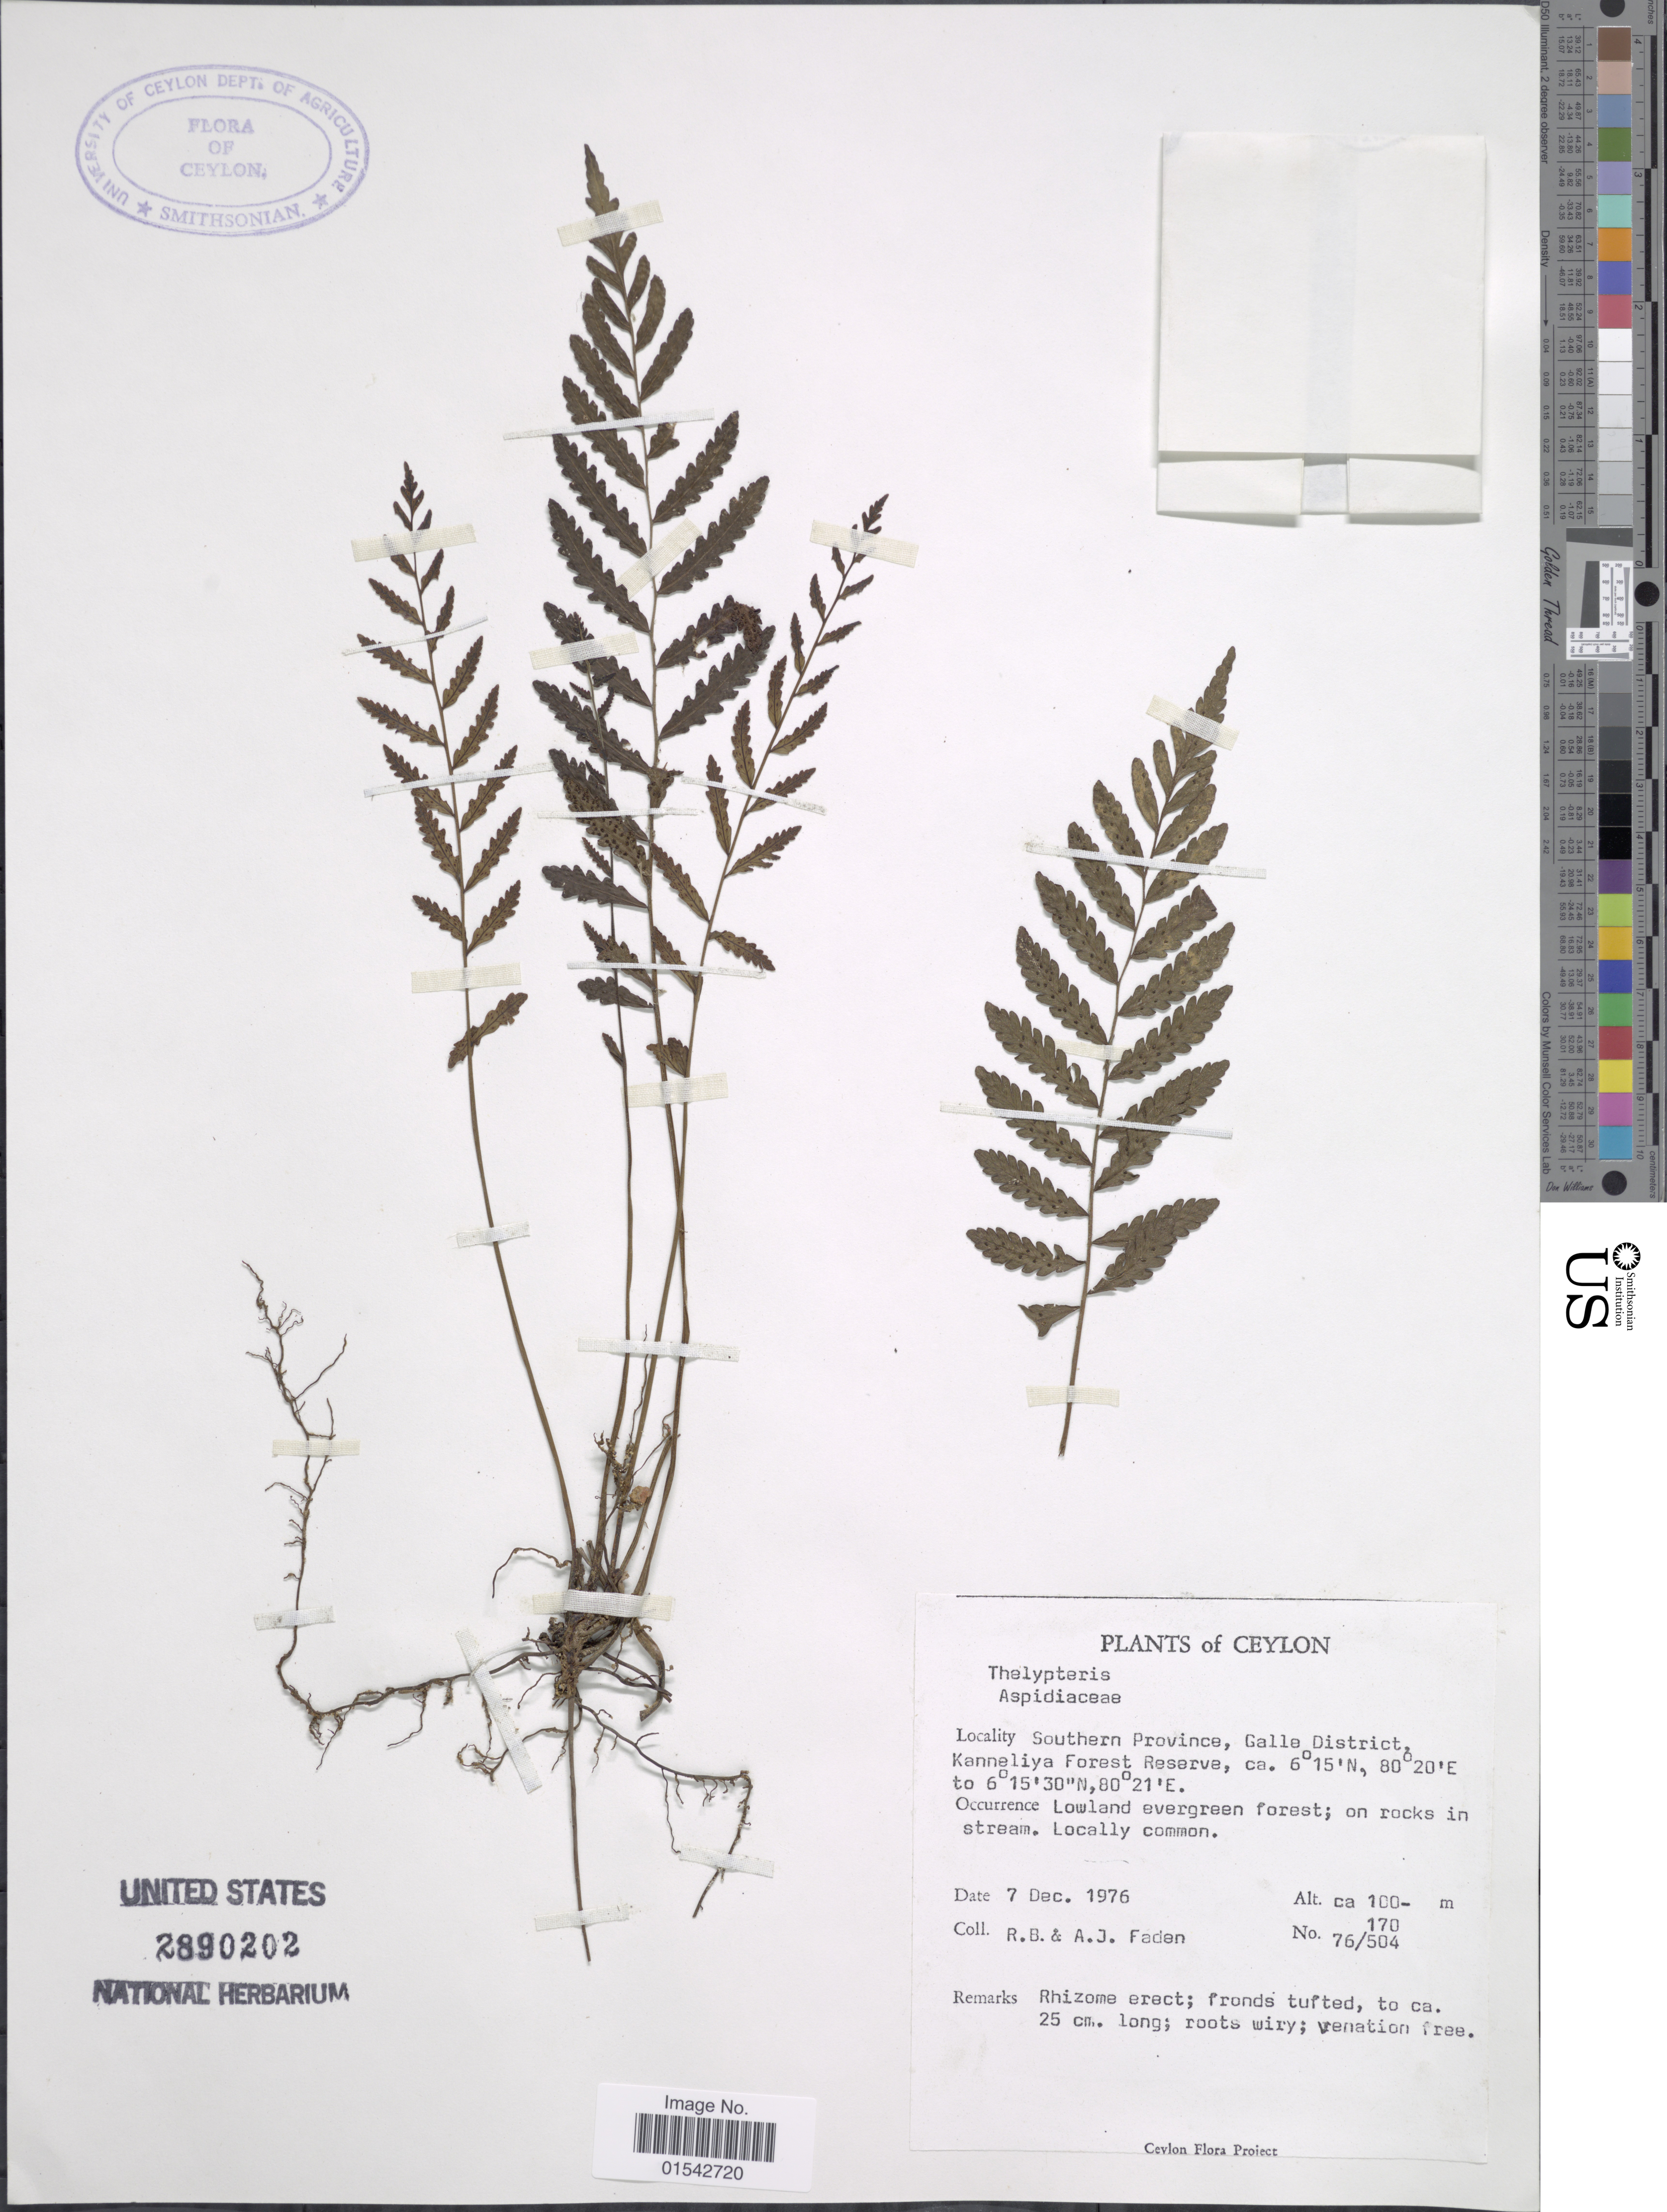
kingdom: Plantae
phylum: Tracheophyta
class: Polypodiopsida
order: Polypodiales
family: Thelypteridaceae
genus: Cyclosorus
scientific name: Cyclosorus sp.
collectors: R. B. Faden & A. J. Faden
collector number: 76/504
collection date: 1976-12-07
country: Sri Lanka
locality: Ceylon, Southern Province, Galle District, Kanneliya Forest Reserve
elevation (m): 100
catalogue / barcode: US 2890202